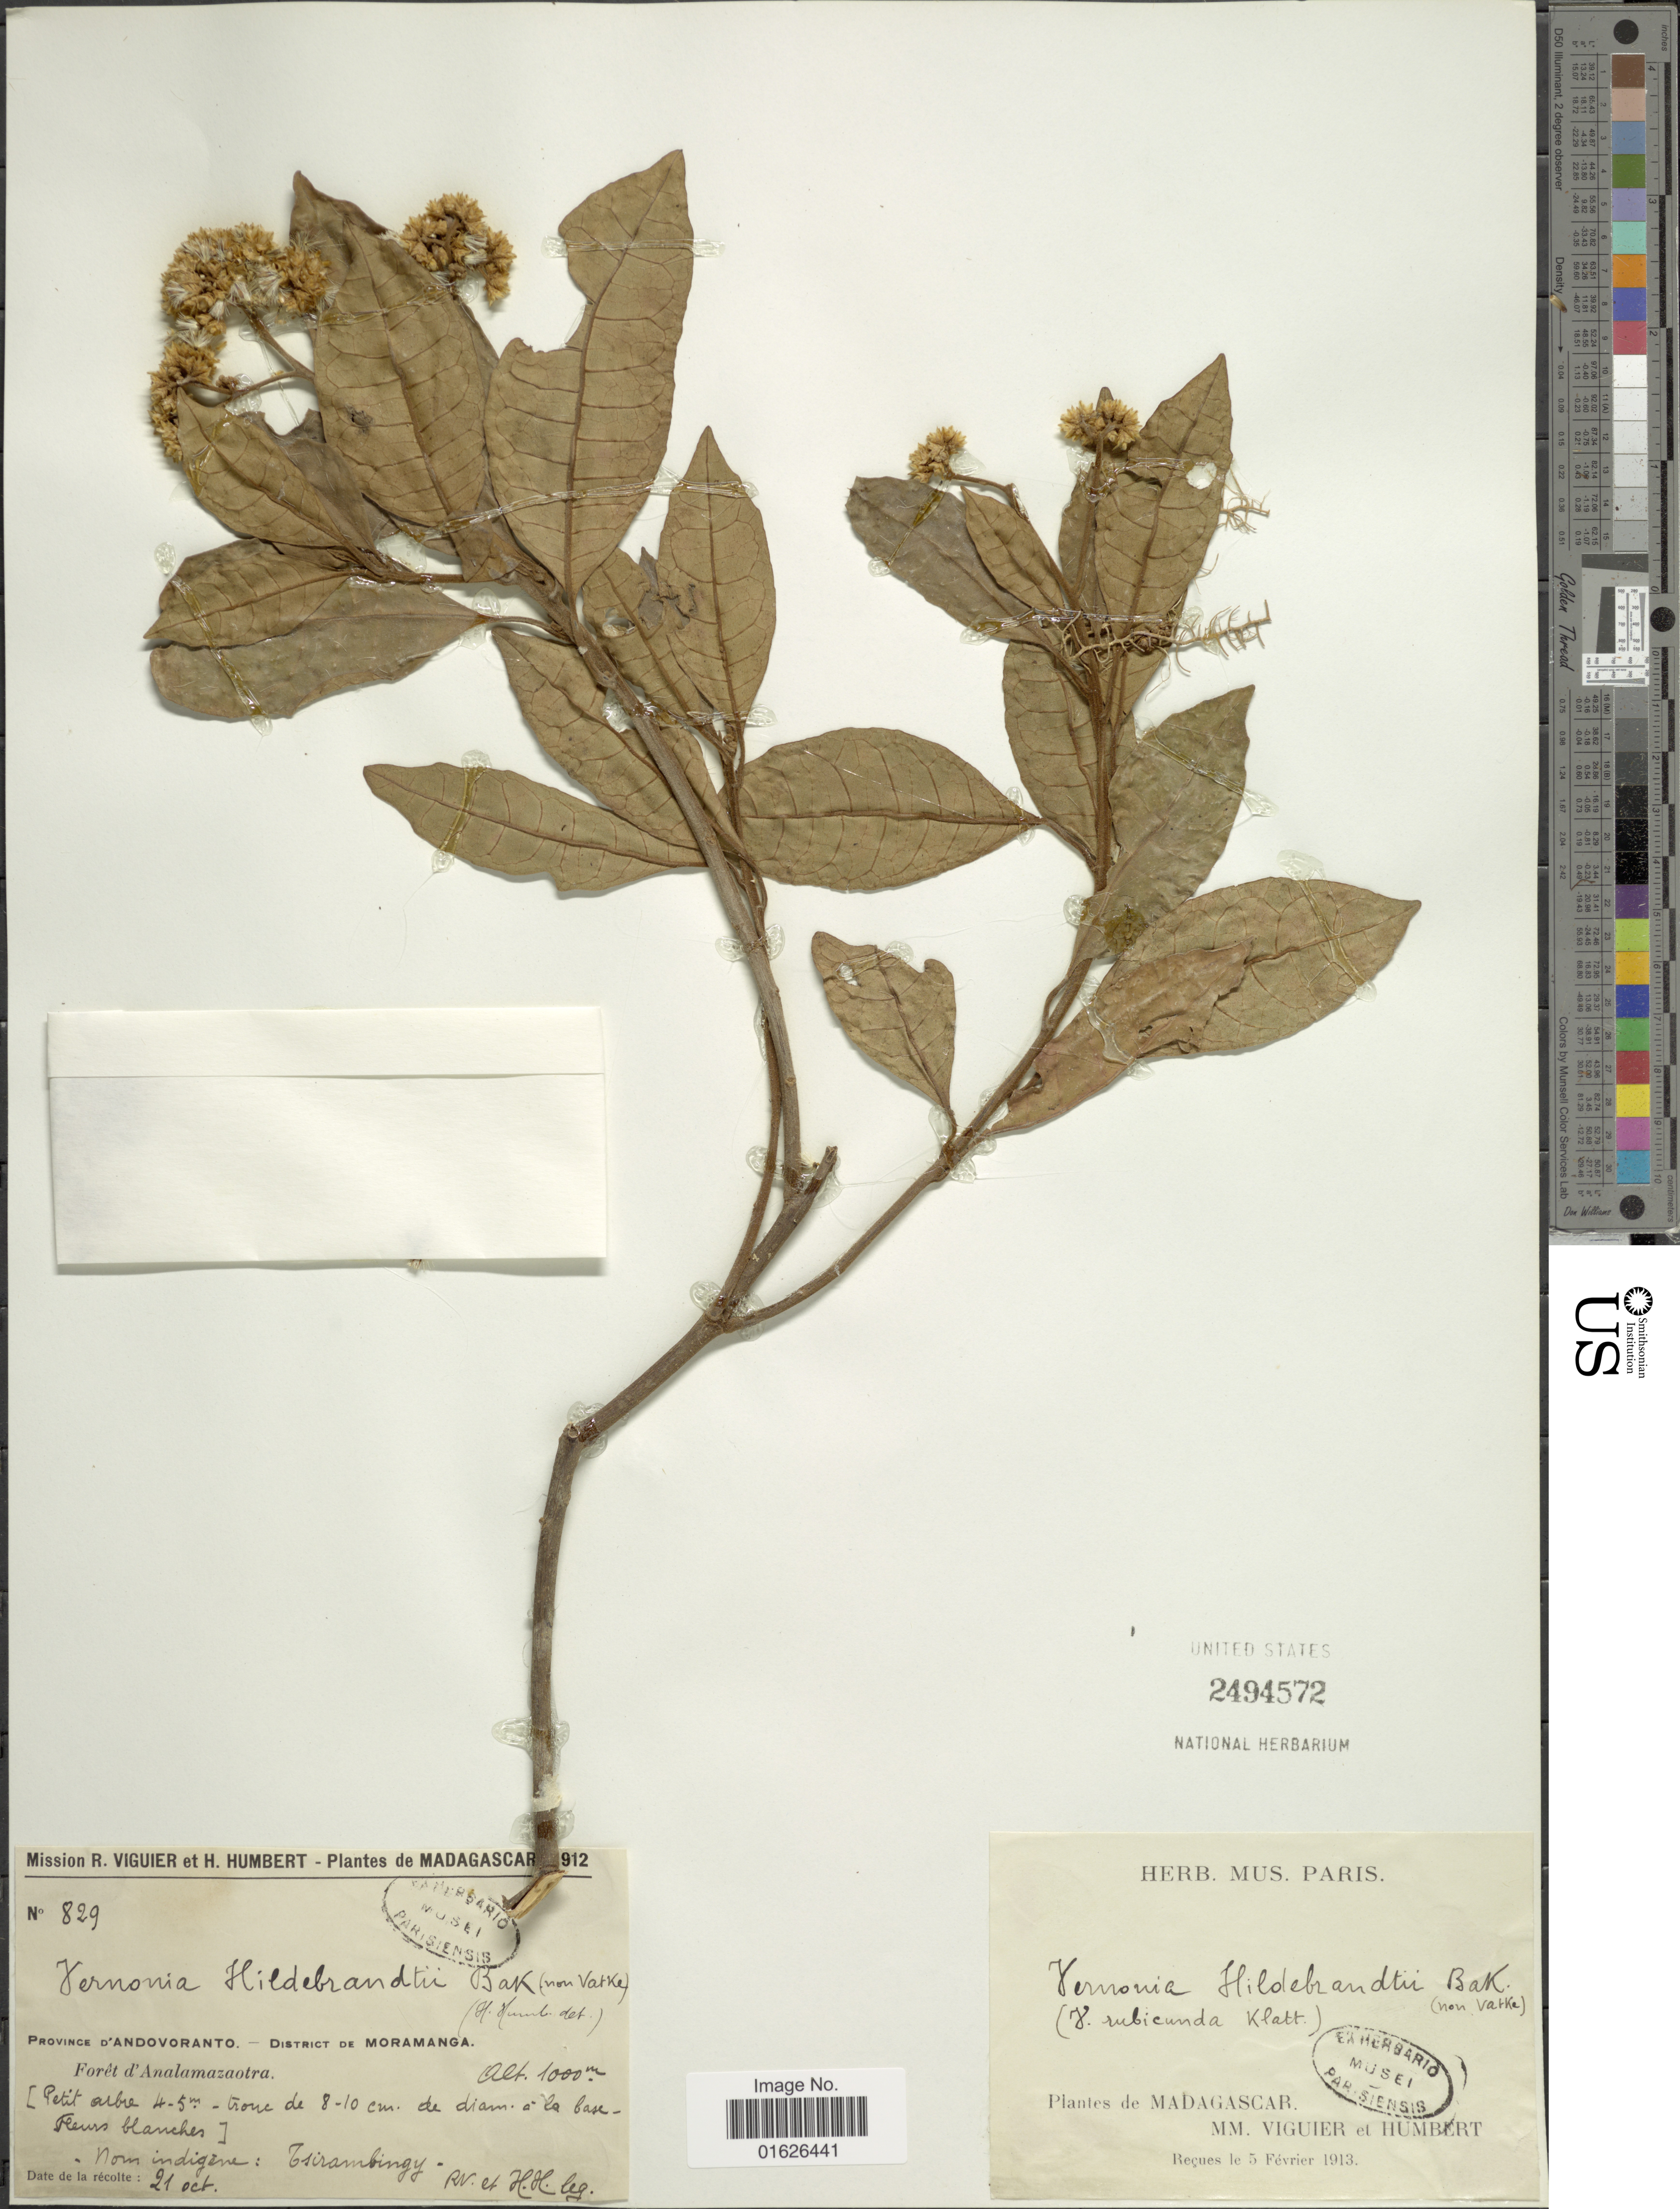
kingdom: Plantae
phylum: Tracheophyta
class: Magnoliopsida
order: Asterales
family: Asteraceae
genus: Gymnanthemum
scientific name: Gymnanthemum rubicundum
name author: (Klatt) H. Rob.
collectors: R. Viguier & H. Humbert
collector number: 829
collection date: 1912-10-21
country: Madagascar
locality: Province D'Andovoranto - District de Moramanga, Foret D'Analamazoatra.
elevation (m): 1000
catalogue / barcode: US 2494572